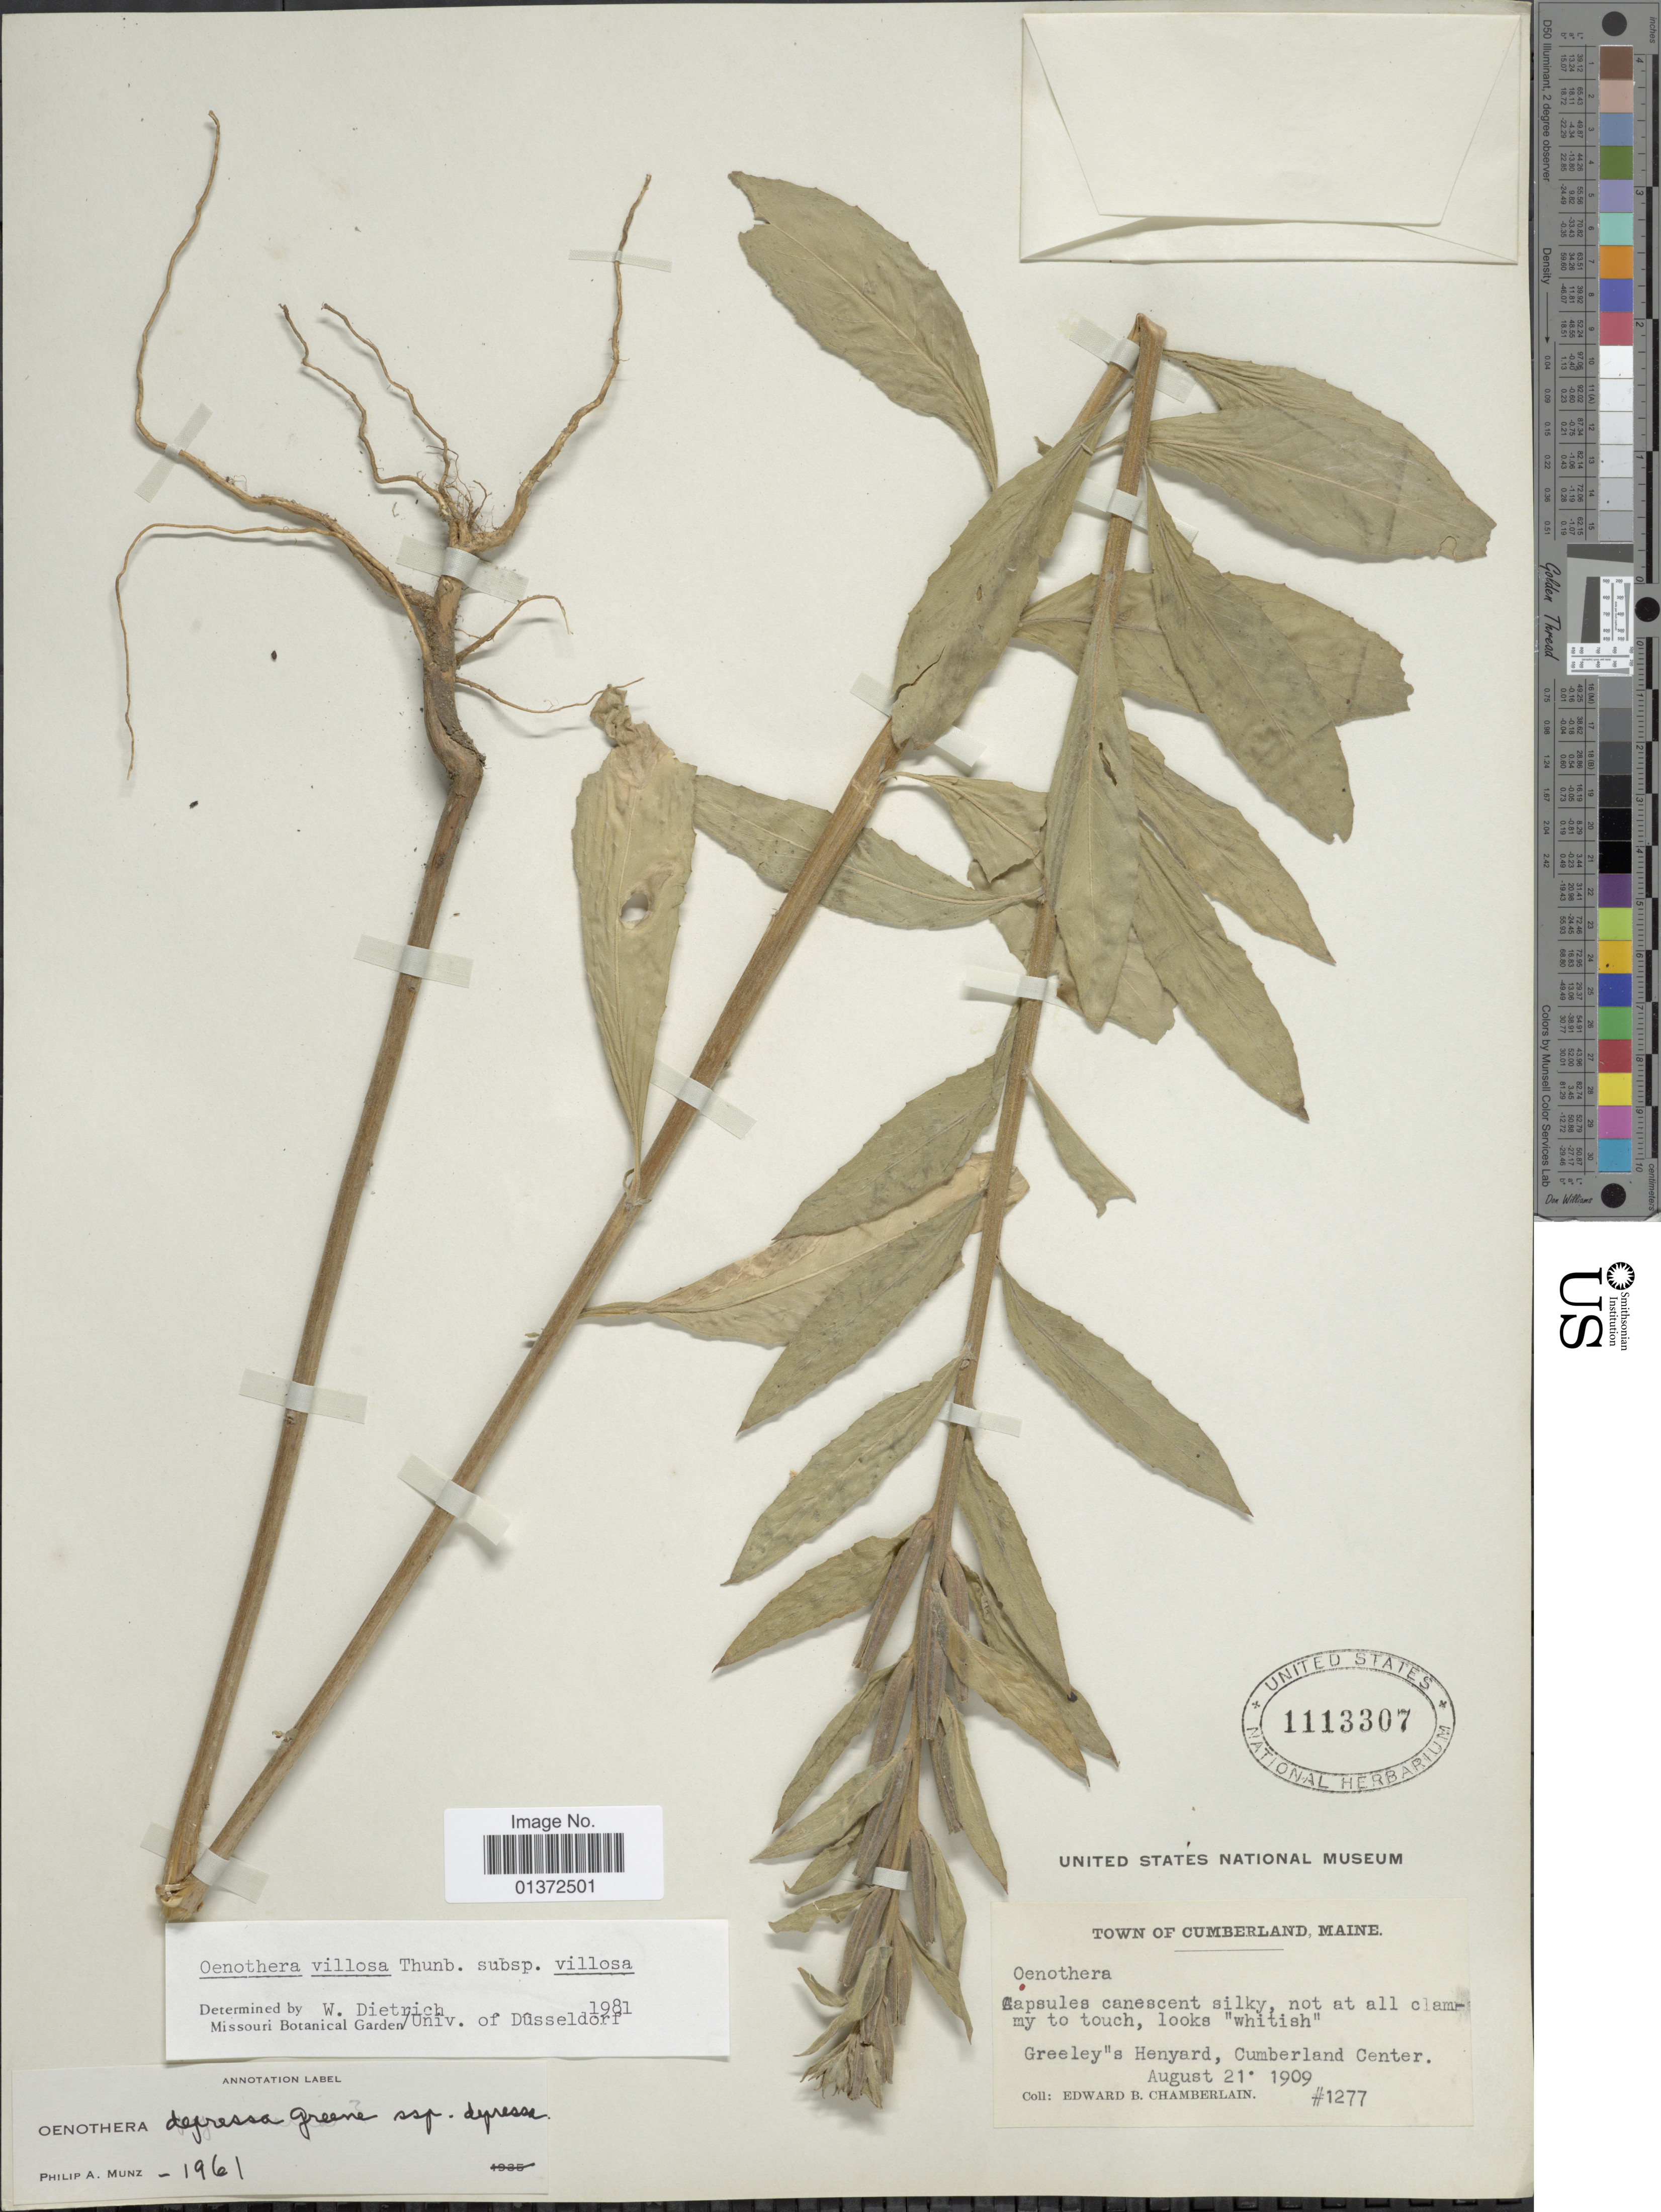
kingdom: Plantae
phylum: Tracheophyta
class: Magnoliopsida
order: Myrtales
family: Onagraceae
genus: Oenothera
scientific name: Oenothera villosa subsp. villosa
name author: Thunb.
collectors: E. Chamberlain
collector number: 1277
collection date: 1909-08-21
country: United States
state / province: Maine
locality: Town of Cumberland, Greeley's Henyard, Cumberland Center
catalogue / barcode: US 1113307